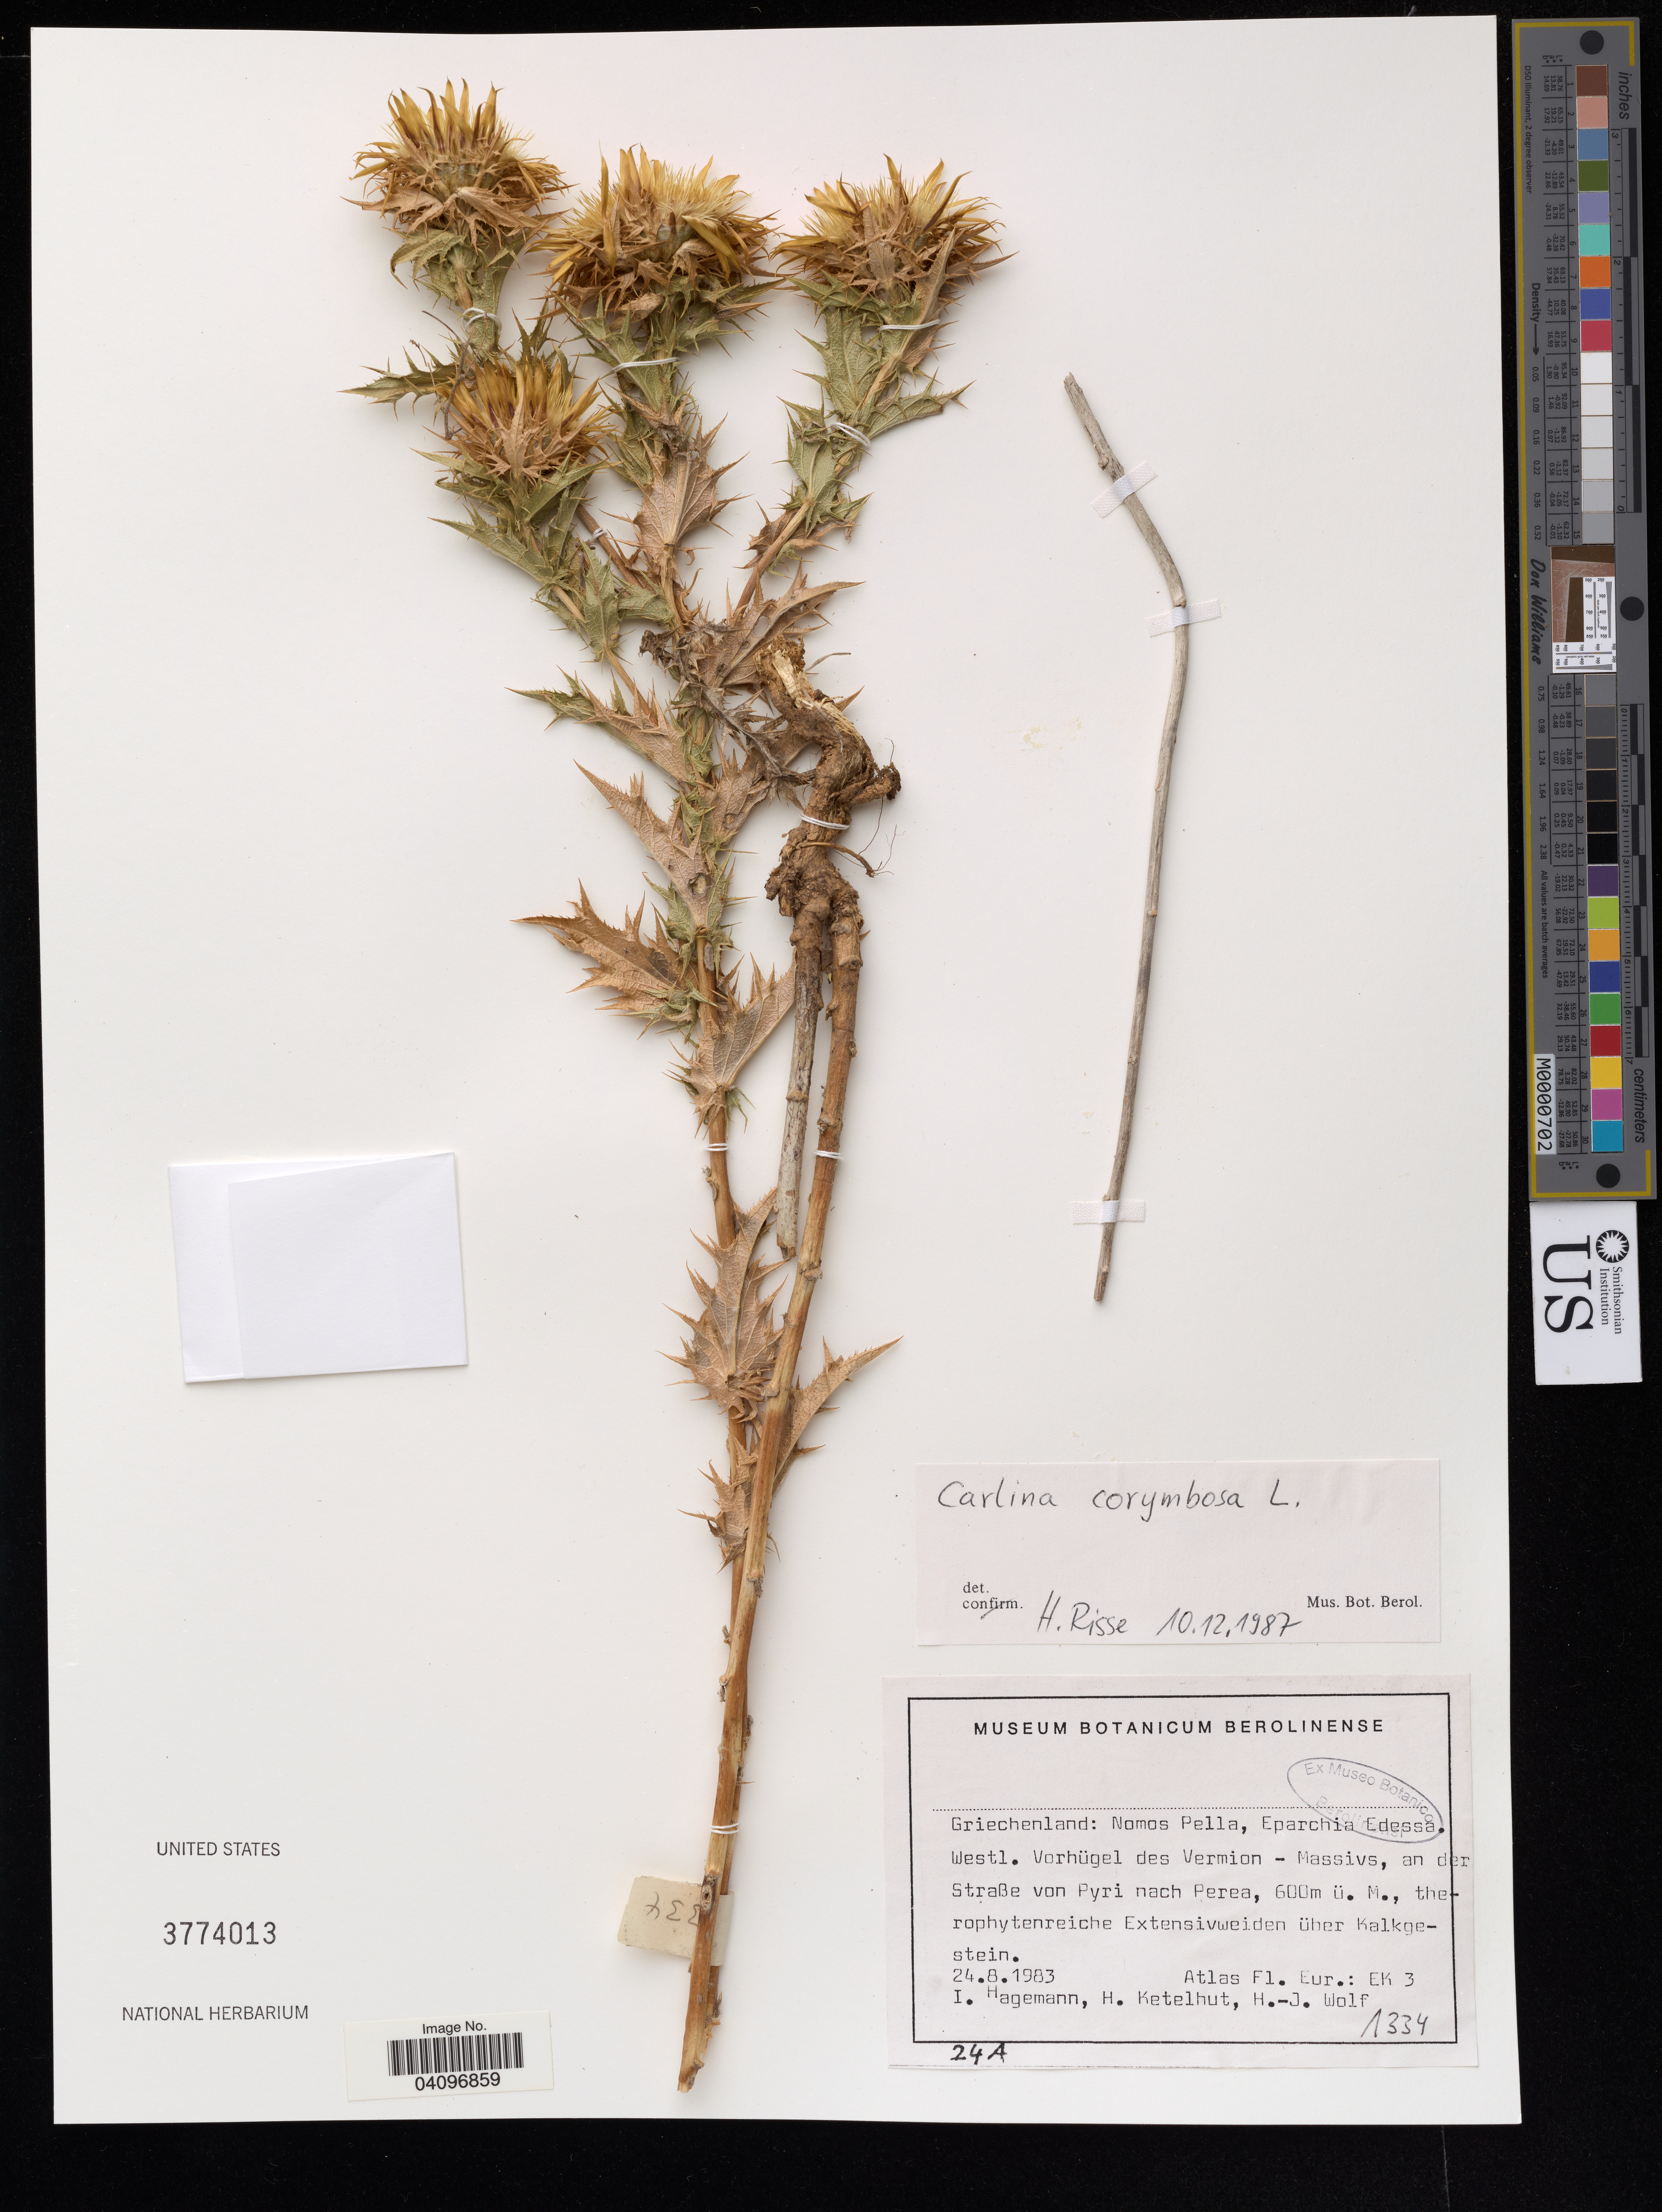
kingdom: Plantae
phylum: Tracheophyta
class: Magnoliopsida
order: Asterales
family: Asteraceae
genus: Carlina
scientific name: Carlina corymbosa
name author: L.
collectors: I. Hagemann, H. Ketelhut & H. Wolf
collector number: EK3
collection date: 1983-08-24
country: Greece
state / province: Central Macedonia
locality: Nomos Pella, Eparchia Edessa Westl. Vorhügel des Vermion - Massivs, an der Straße von Pyri nach Perea.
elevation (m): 600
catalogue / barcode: US 3774013